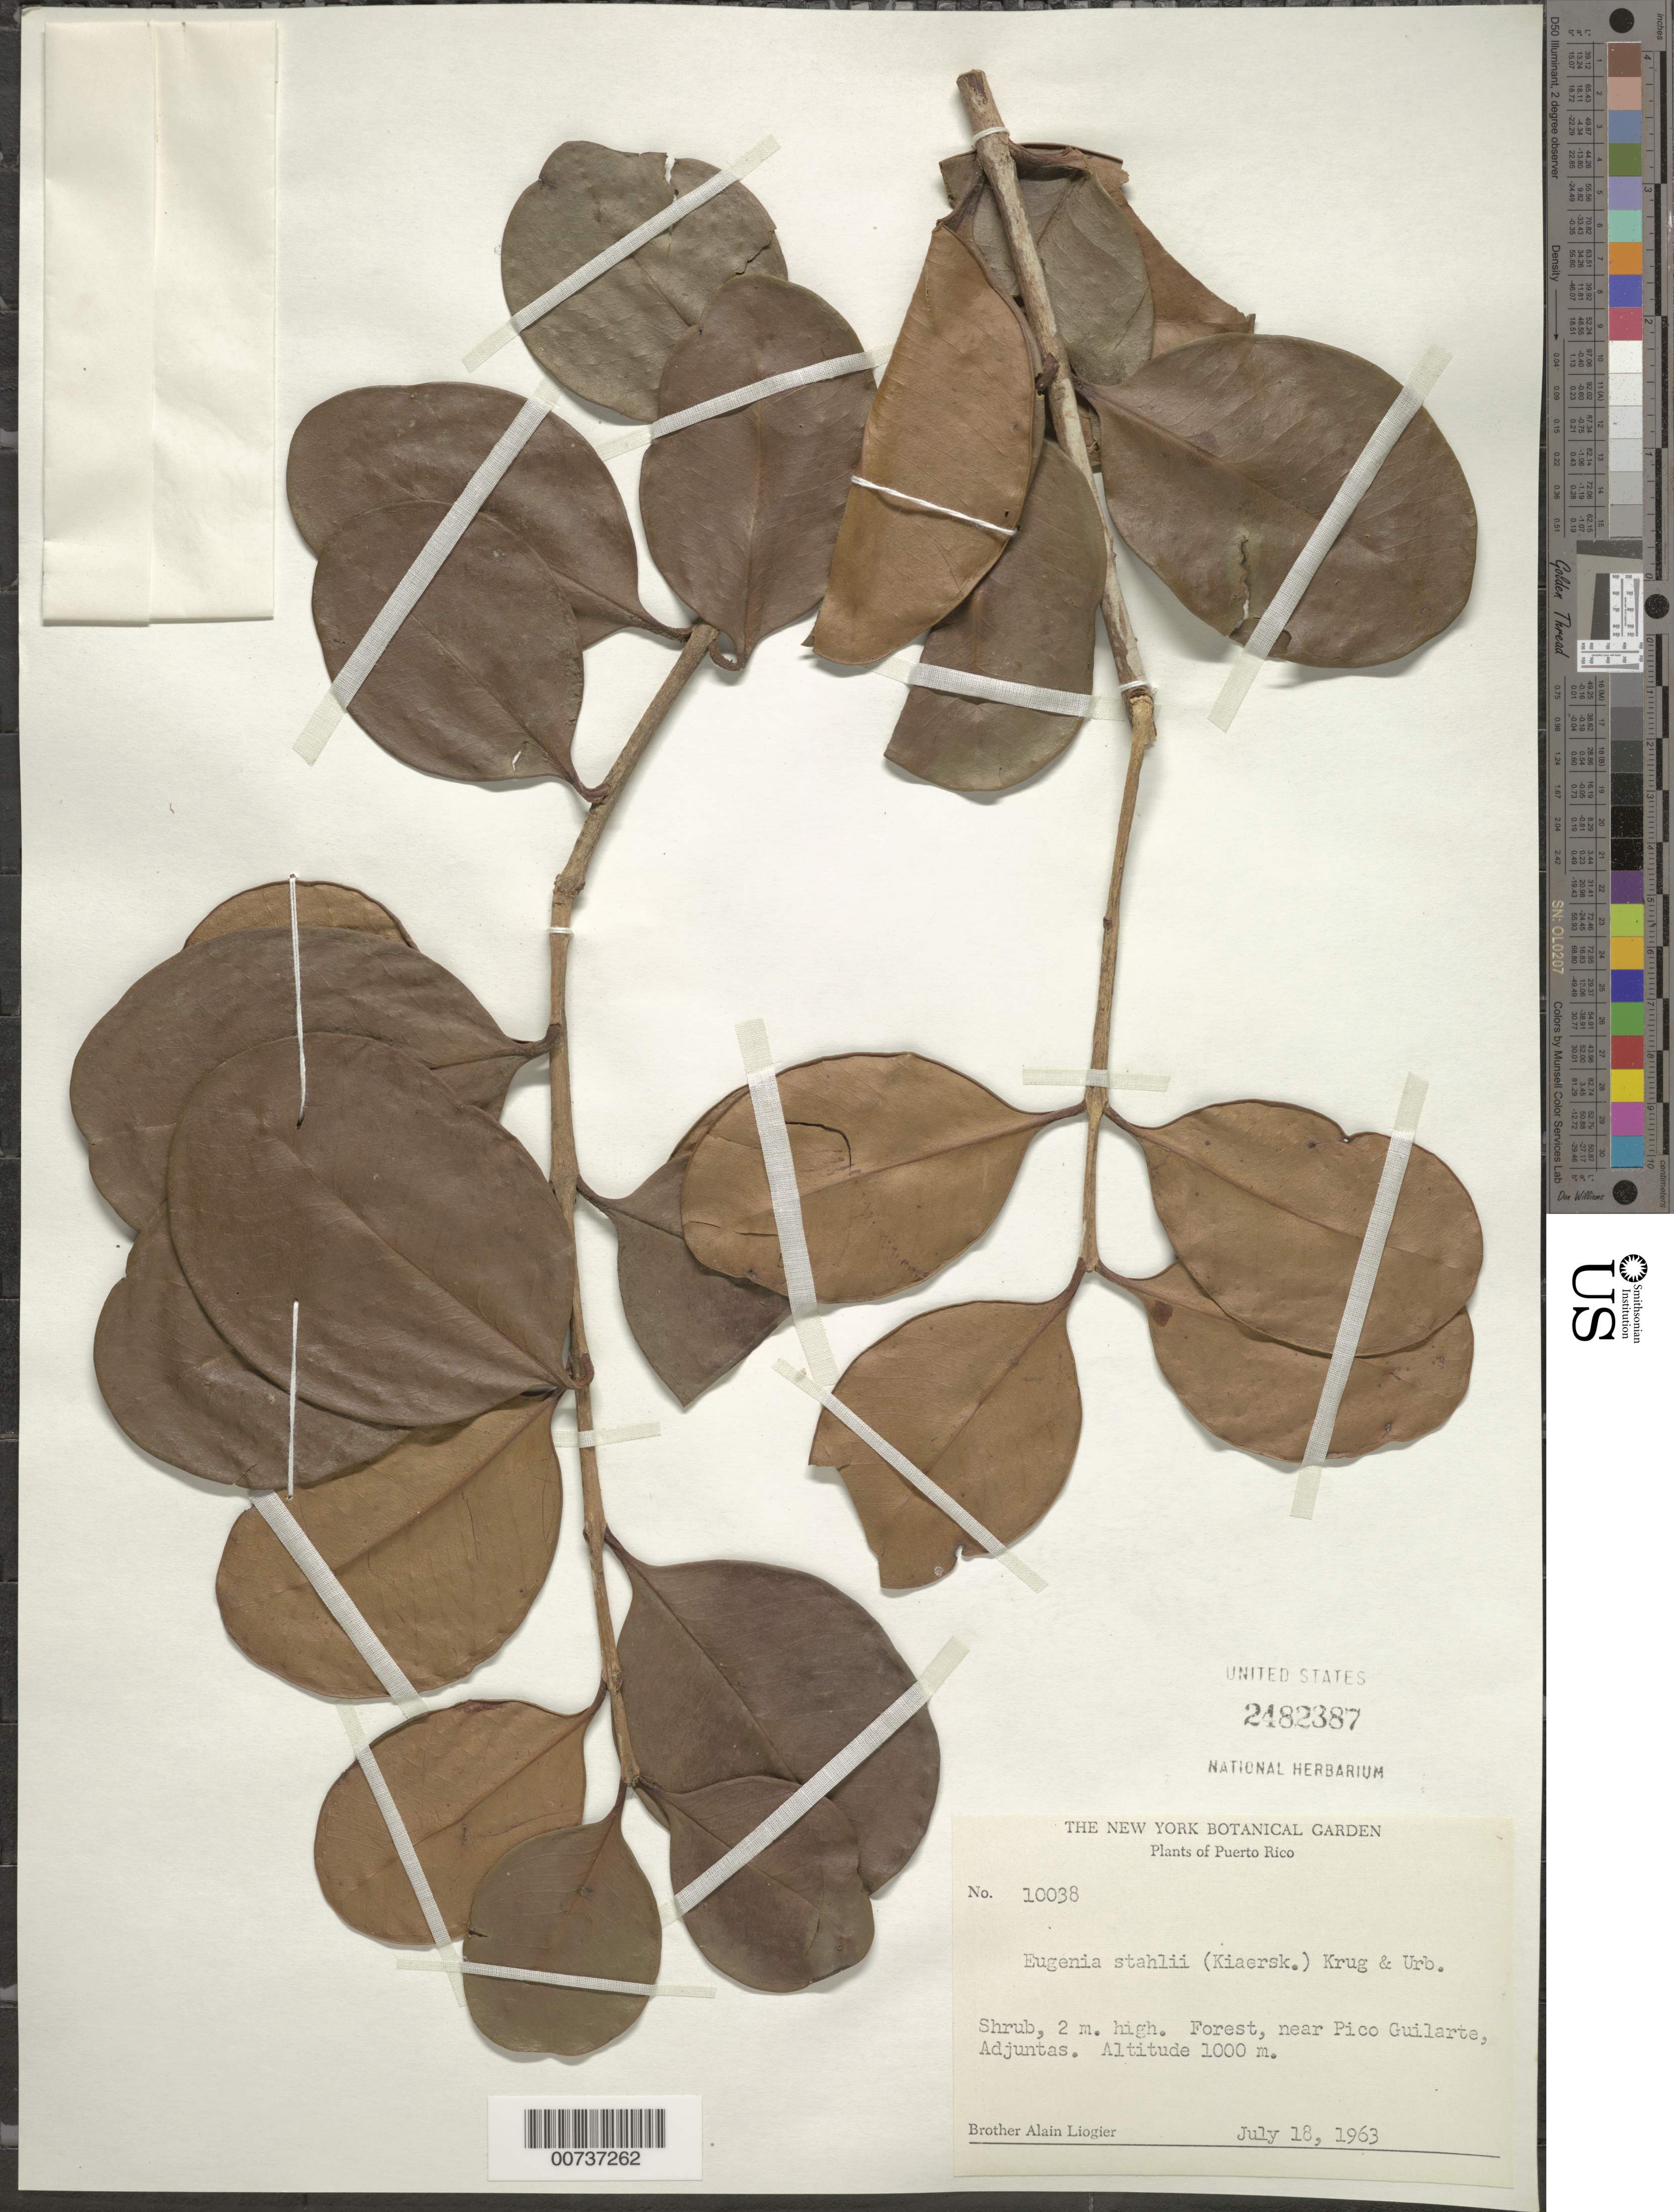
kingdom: Plantae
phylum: Tracheophyta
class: Magnoliopsida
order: Myrtales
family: Myrtaceae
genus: Eugenia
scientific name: Eugenia stahlii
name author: (Kiaersk.) Krug & Urb.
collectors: A. H. Liogier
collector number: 10038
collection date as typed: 18 Jul 1963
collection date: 1963-07-18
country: Puerto Rico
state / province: Adjuntas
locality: Near Pico Guilarte, Adjuntas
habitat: Forest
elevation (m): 1000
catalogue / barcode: US 2482387